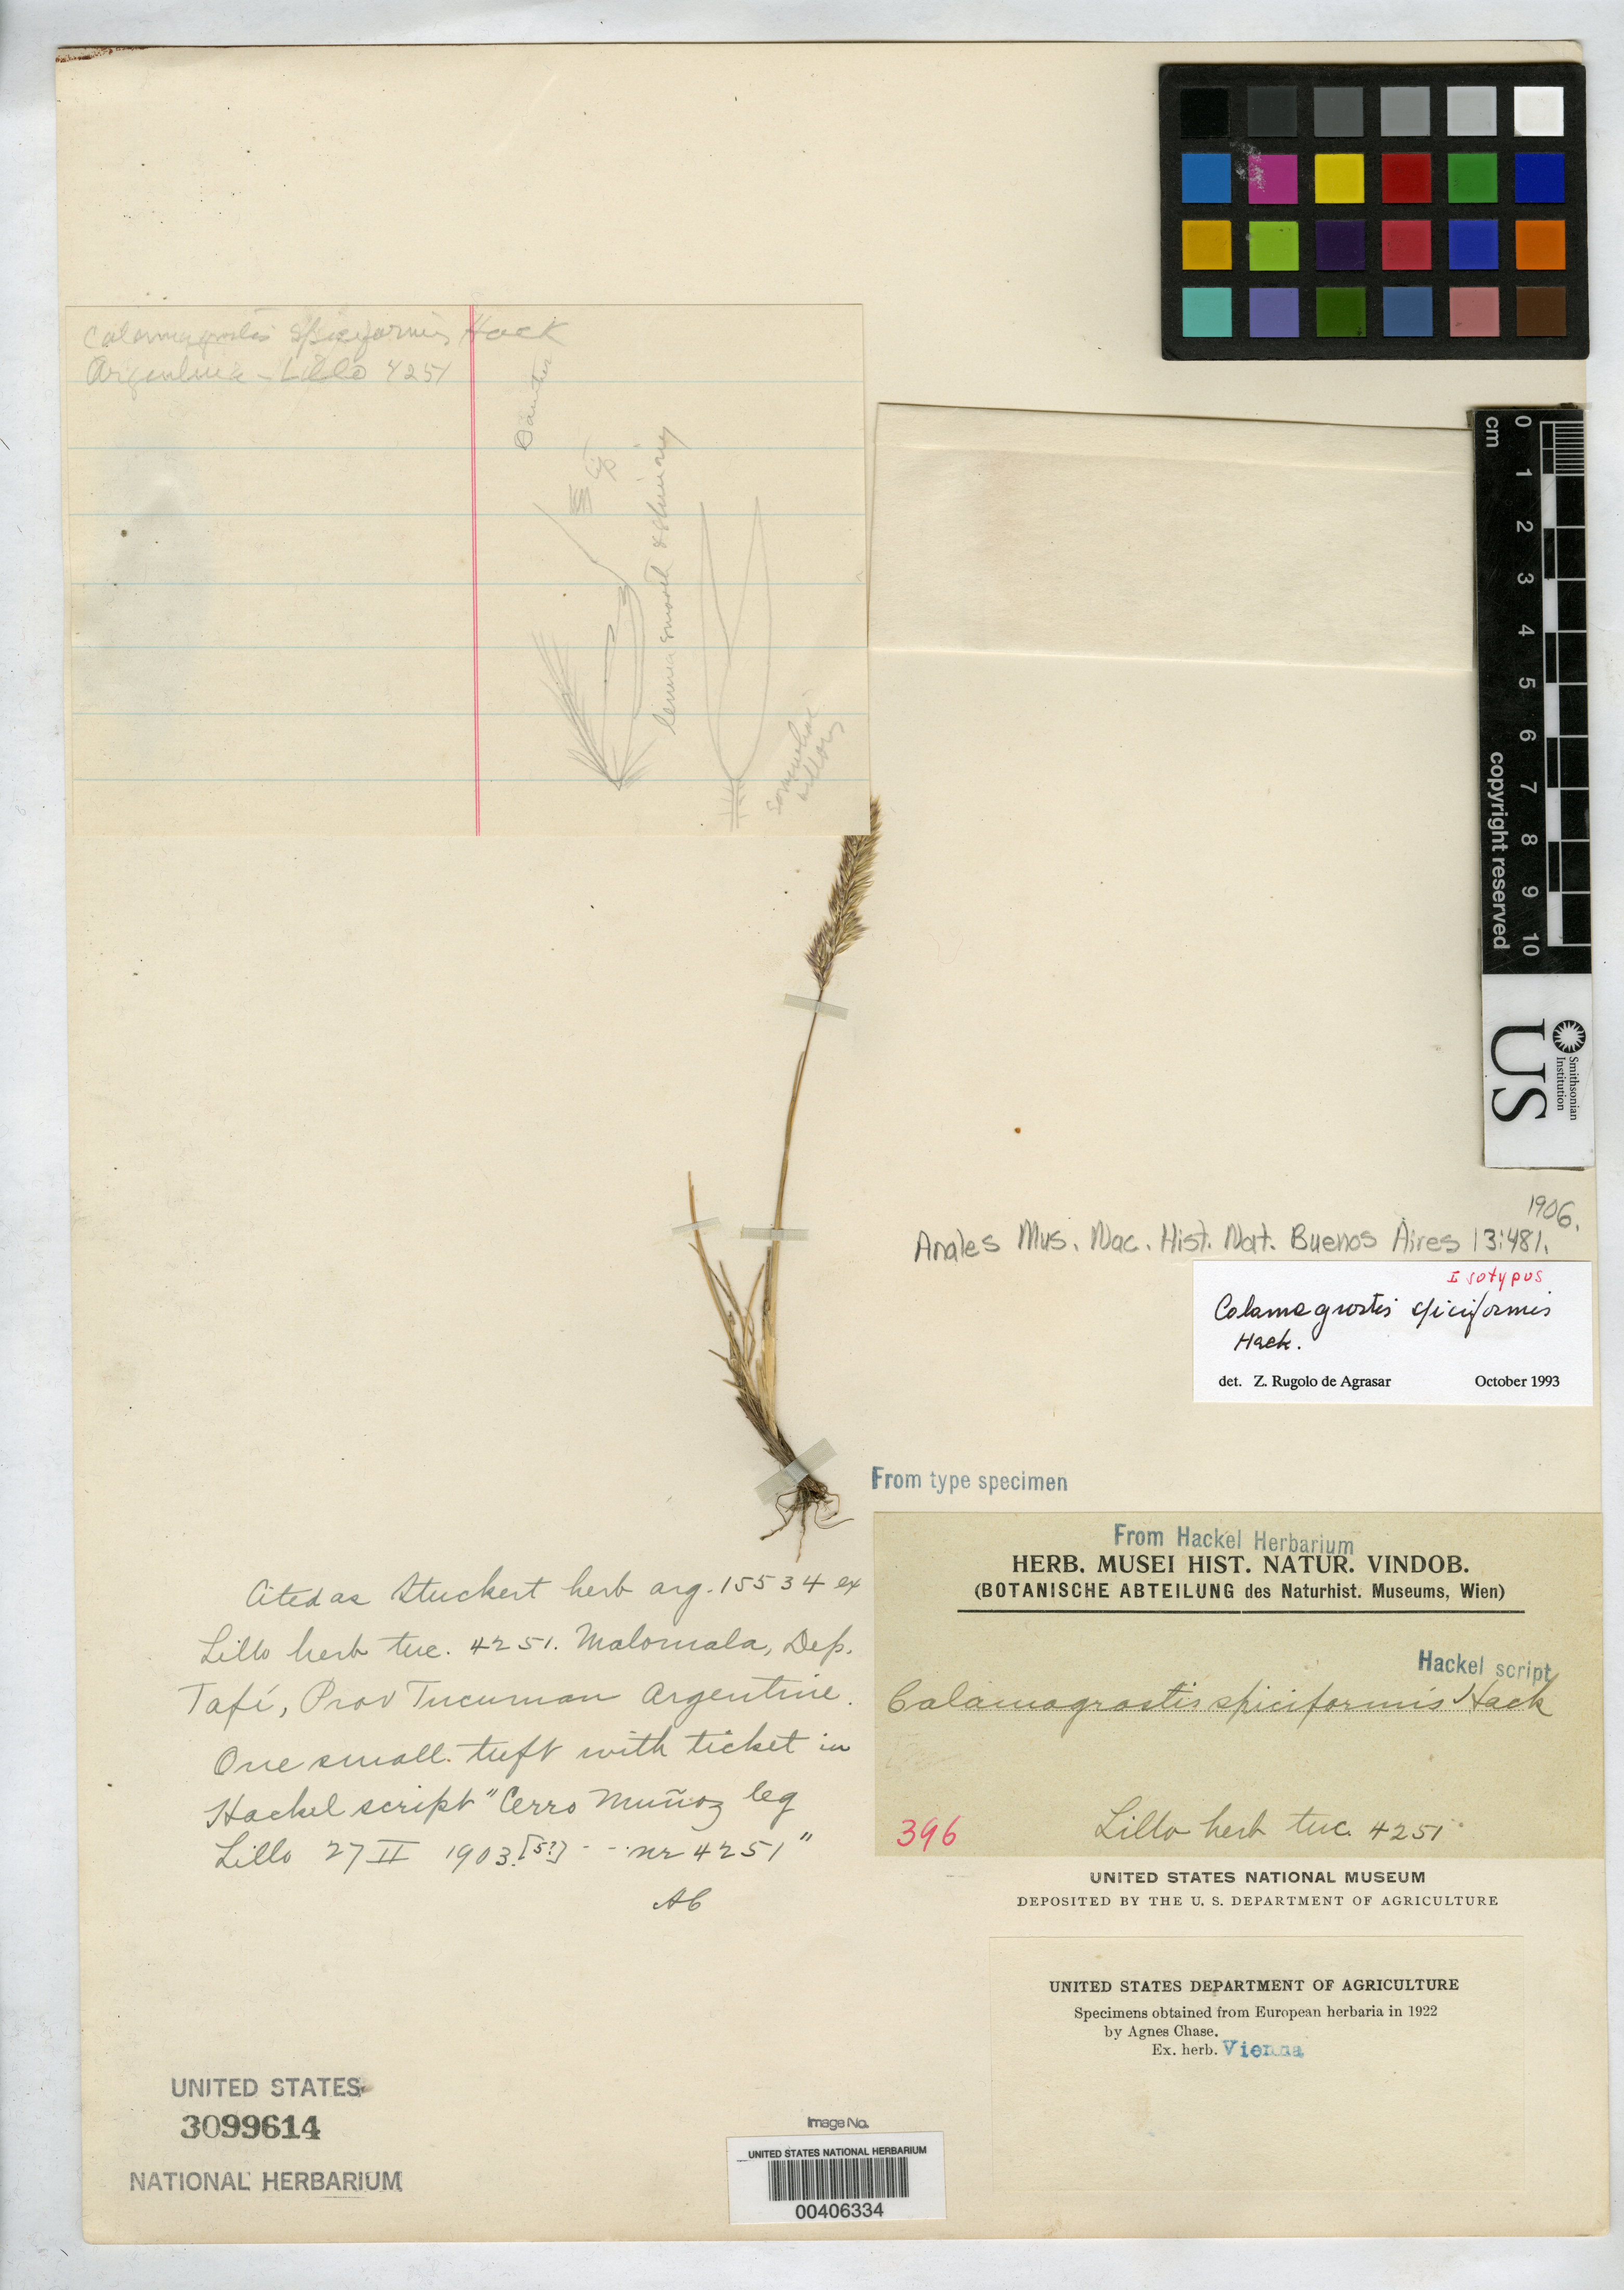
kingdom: Plantae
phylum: Tracheophyta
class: Liliopsida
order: Poales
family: Poaceae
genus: Calamagrostis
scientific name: Calamagrostis spiciformis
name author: Hack.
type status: Isotype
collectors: M. Lillo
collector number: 4251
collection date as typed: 27 Feb 1903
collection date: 1903-02-27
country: Argentina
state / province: Tucumán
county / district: Tafí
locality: Malamala, Cerro Munoz.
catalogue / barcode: US 3099614